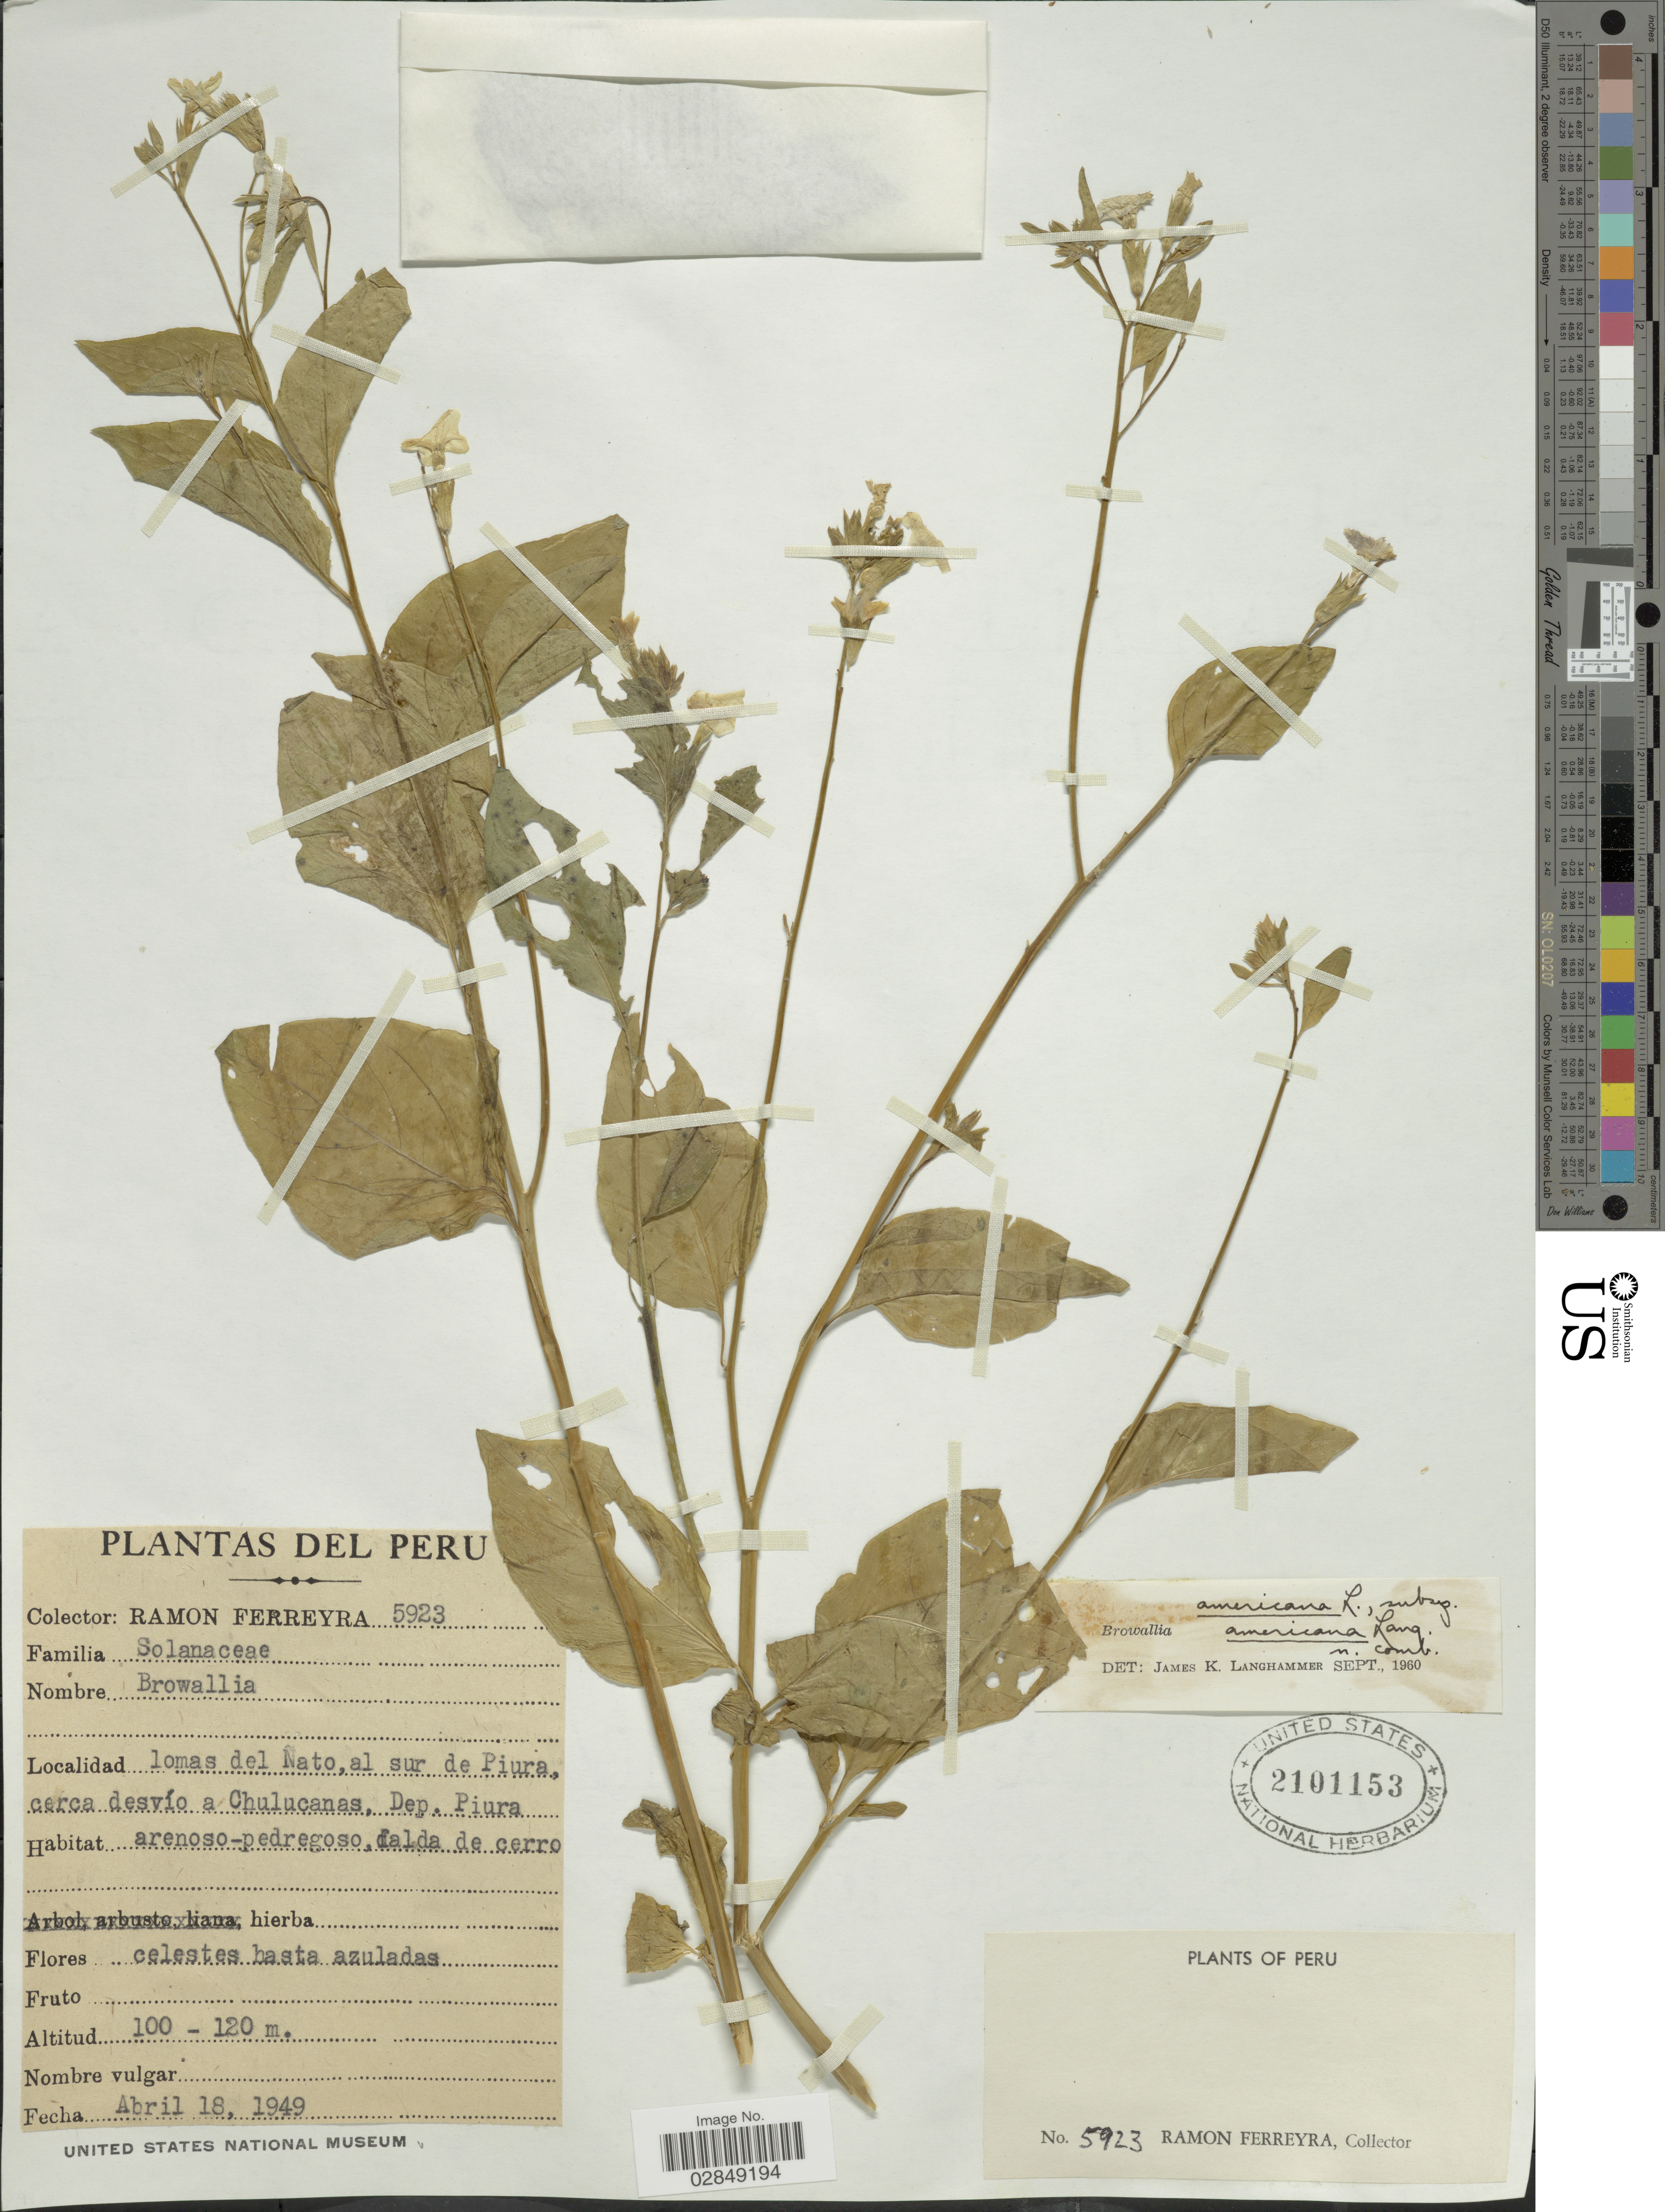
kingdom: Plantae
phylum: Tracheophyta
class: Magnoliopsida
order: Solanales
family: Solanaceae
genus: Browallia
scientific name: Browallia americana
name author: L.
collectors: R. A. Ferreyra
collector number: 5923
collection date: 1949-04-18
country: Peru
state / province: Piura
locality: Lomas del Ñato, al sur de Piura, cerca desvío a Chulucanas, Dep. Piura.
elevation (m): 100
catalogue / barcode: US 2101153